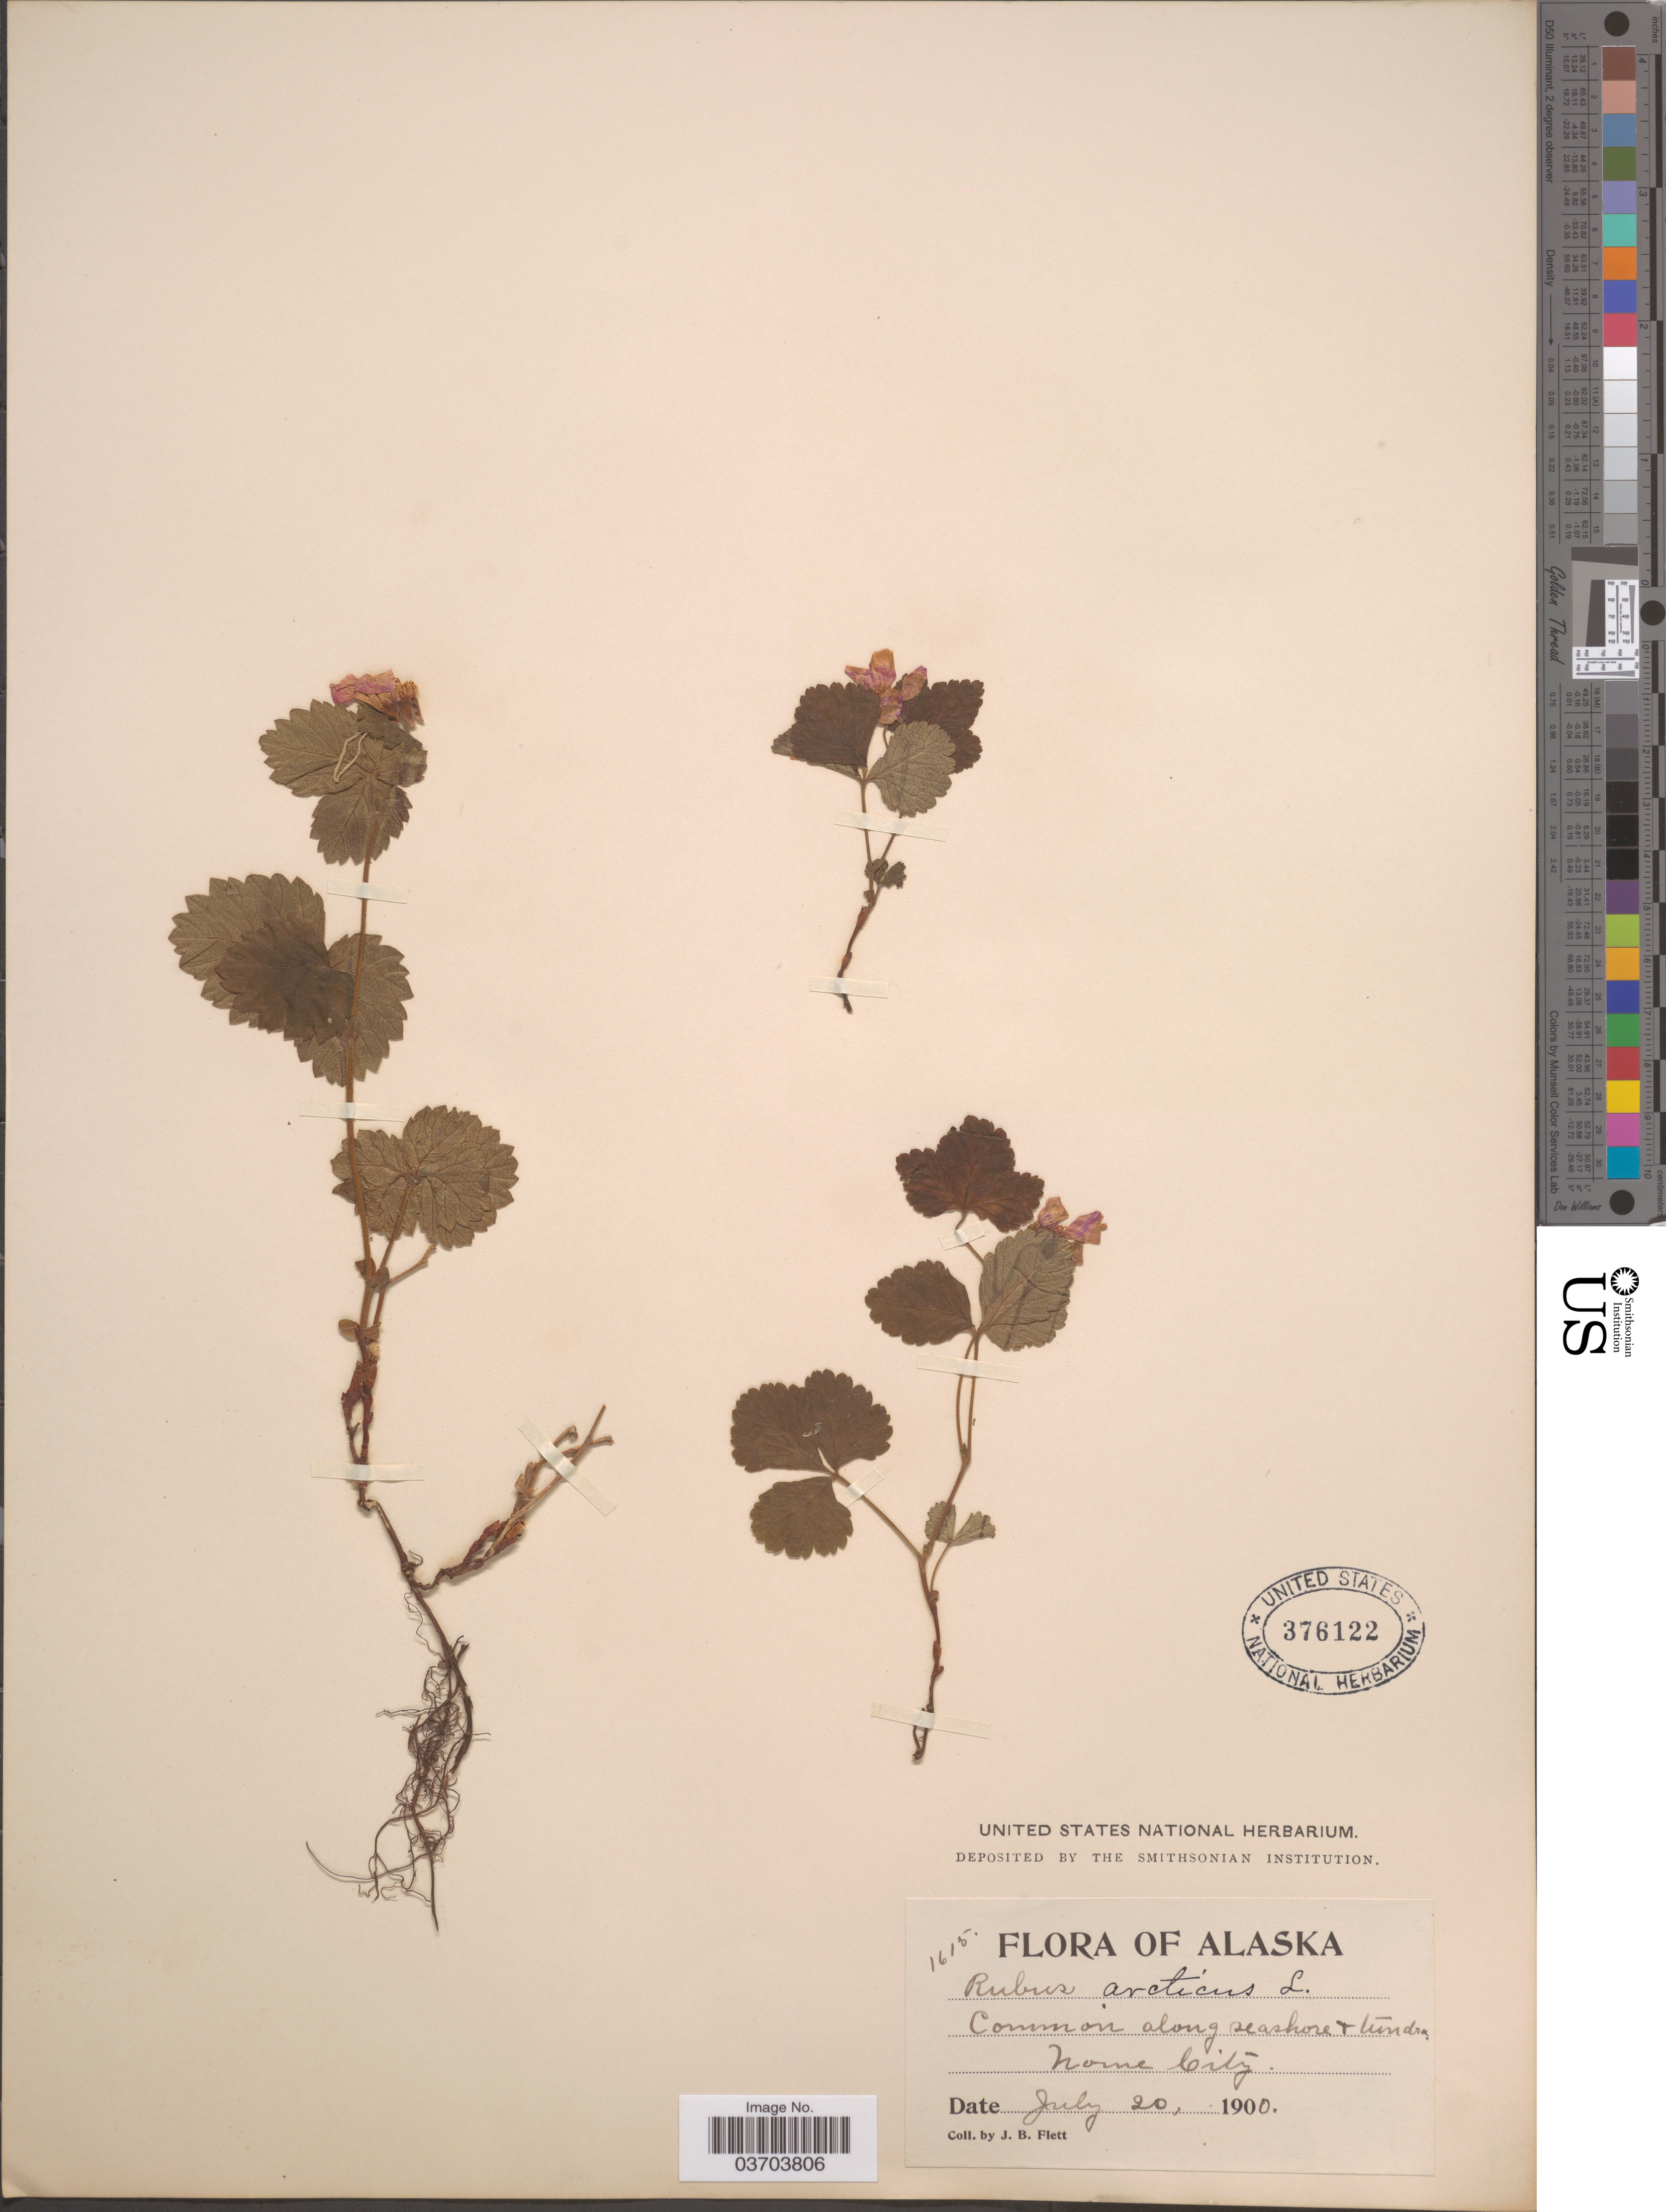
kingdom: Plantae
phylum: Tracheophyta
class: Magnoliopsida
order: Rosales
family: Rosaceae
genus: Rubus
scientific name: Rubus acaulis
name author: Michx.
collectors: J. Flett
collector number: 1615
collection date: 1900-07-20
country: United States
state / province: Alaska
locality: Along seashore + tundra Nome City.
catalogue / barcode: US 376122